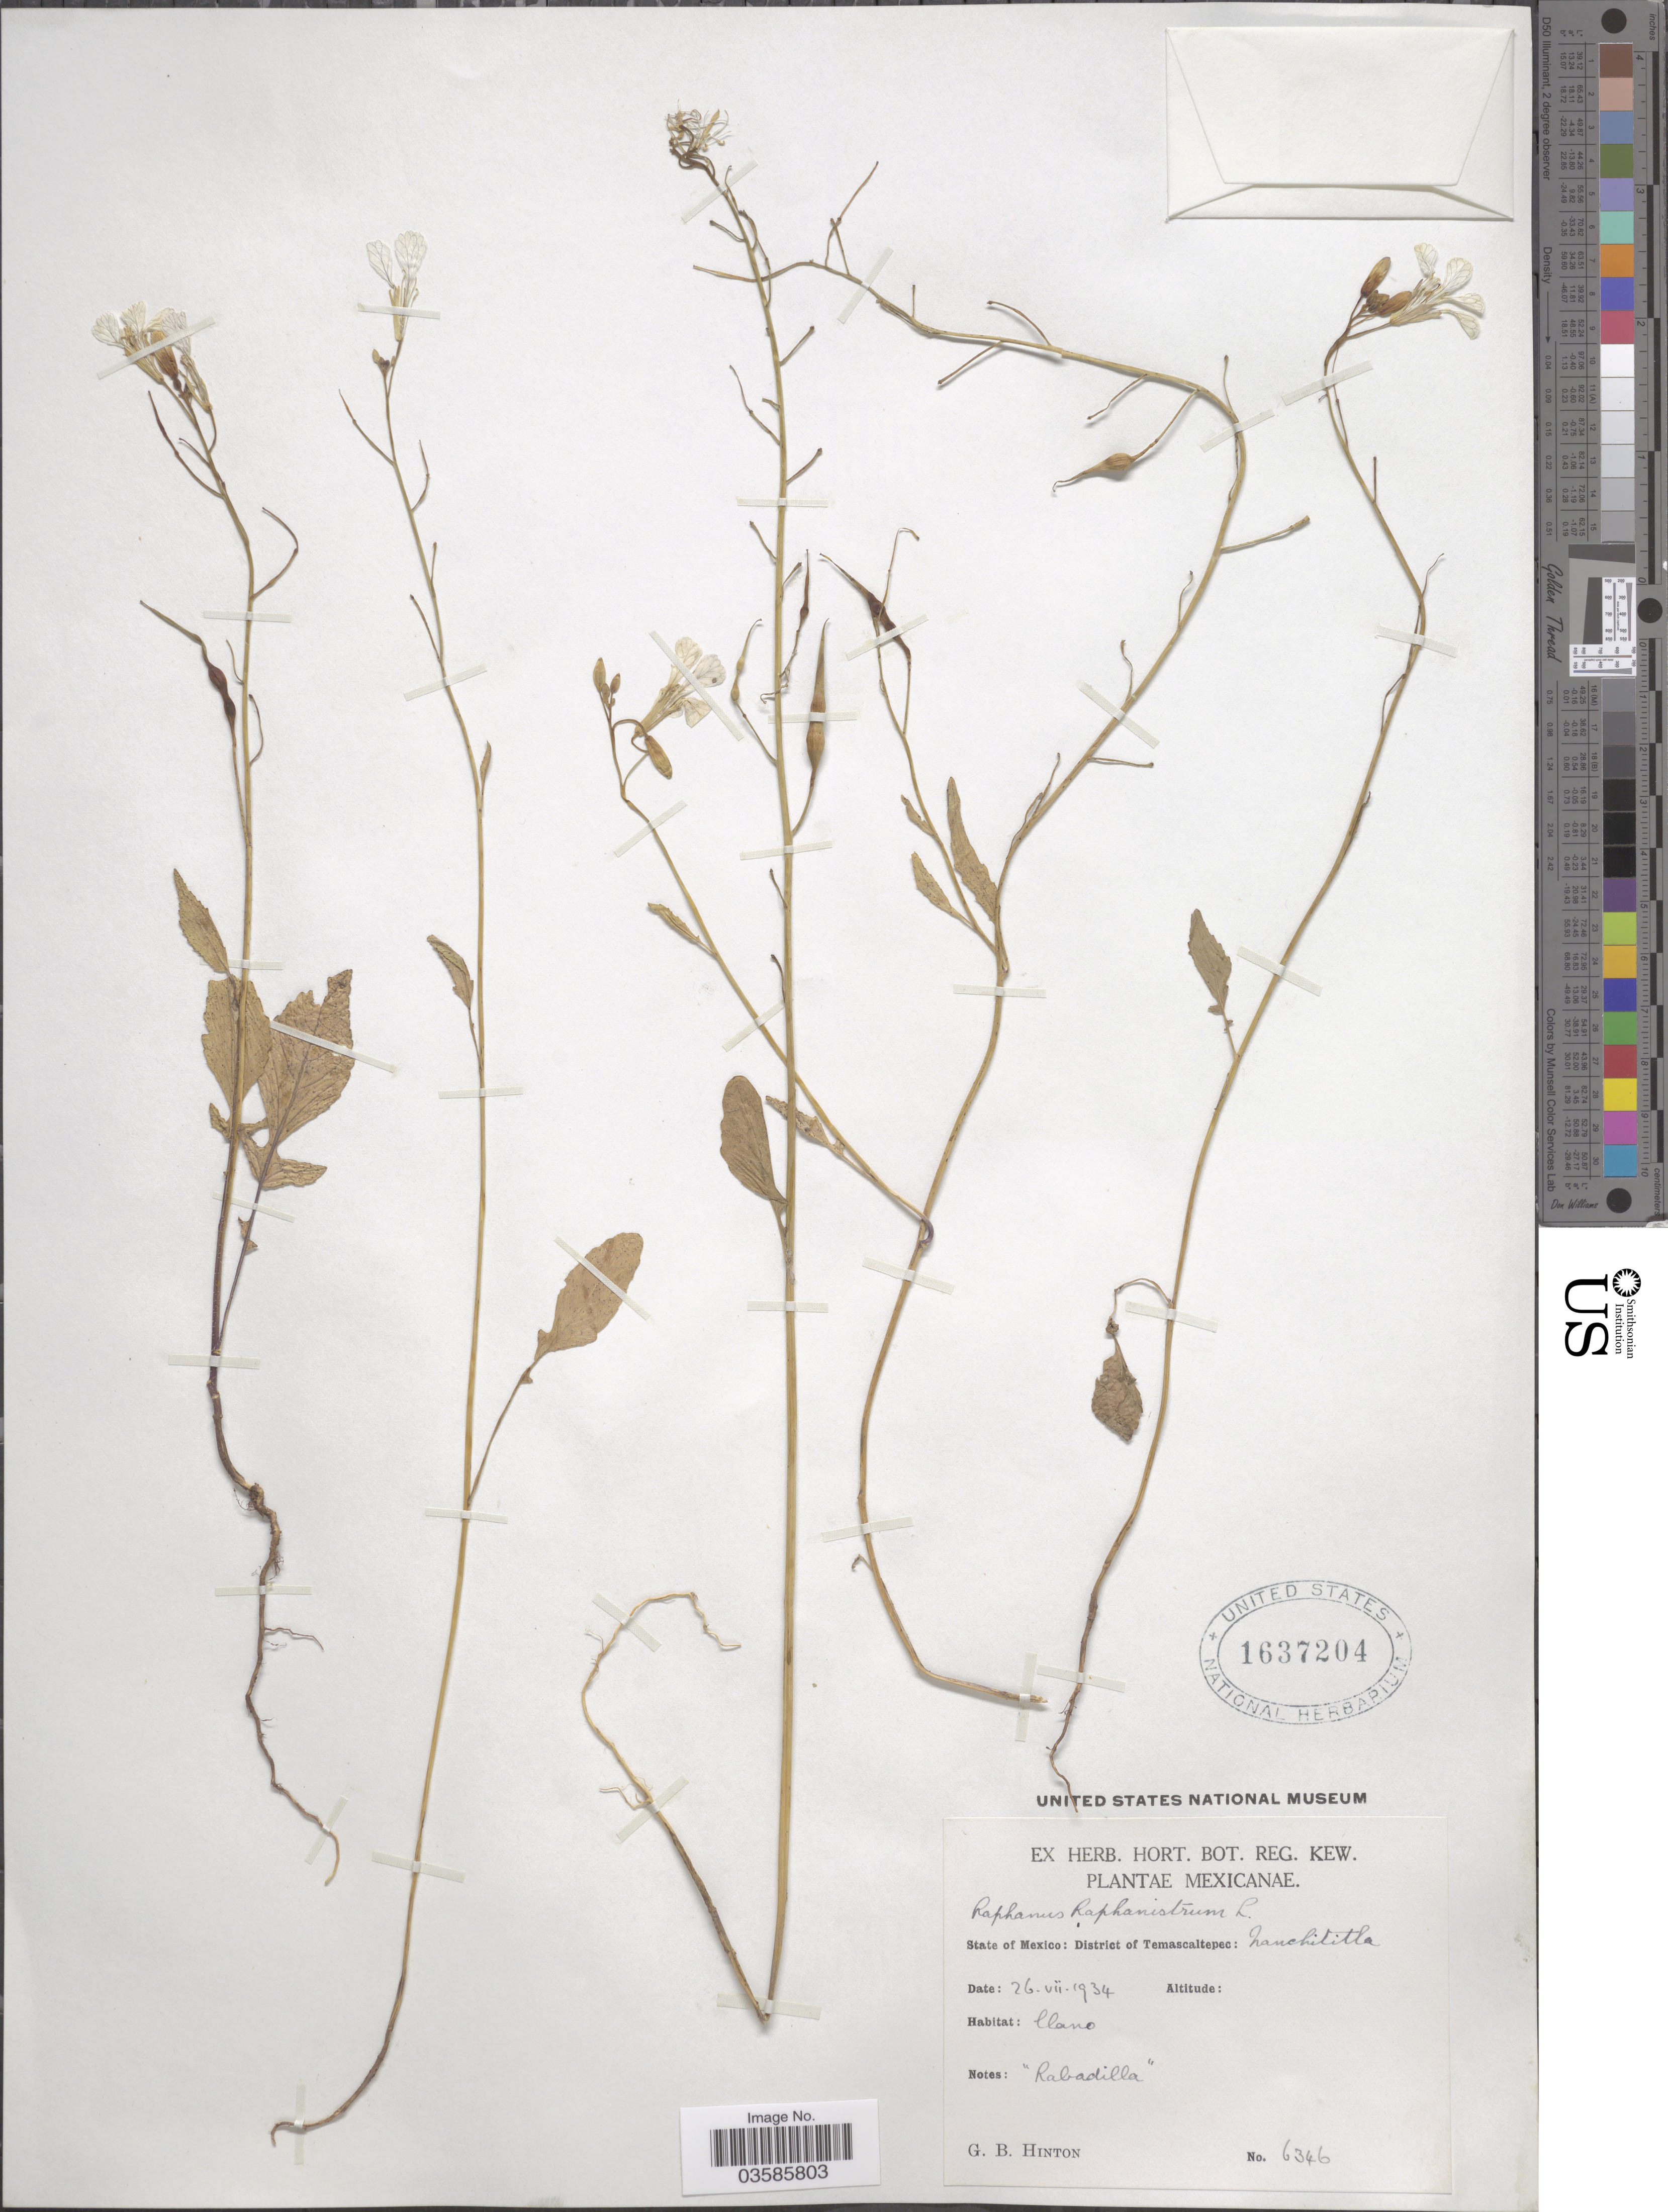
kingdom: Plantae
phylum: Tracheophyta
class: Magnoliopsida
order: Brassicales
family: Brassicaceae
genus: Raphanus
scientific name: Raphanus raphanistrum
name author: L.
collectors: G. B. Hinton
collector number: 6346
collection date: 1934-07-26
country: Mexico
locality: District of Temascaltepec: Nanchititla. Llano.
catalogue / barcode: US 1637204